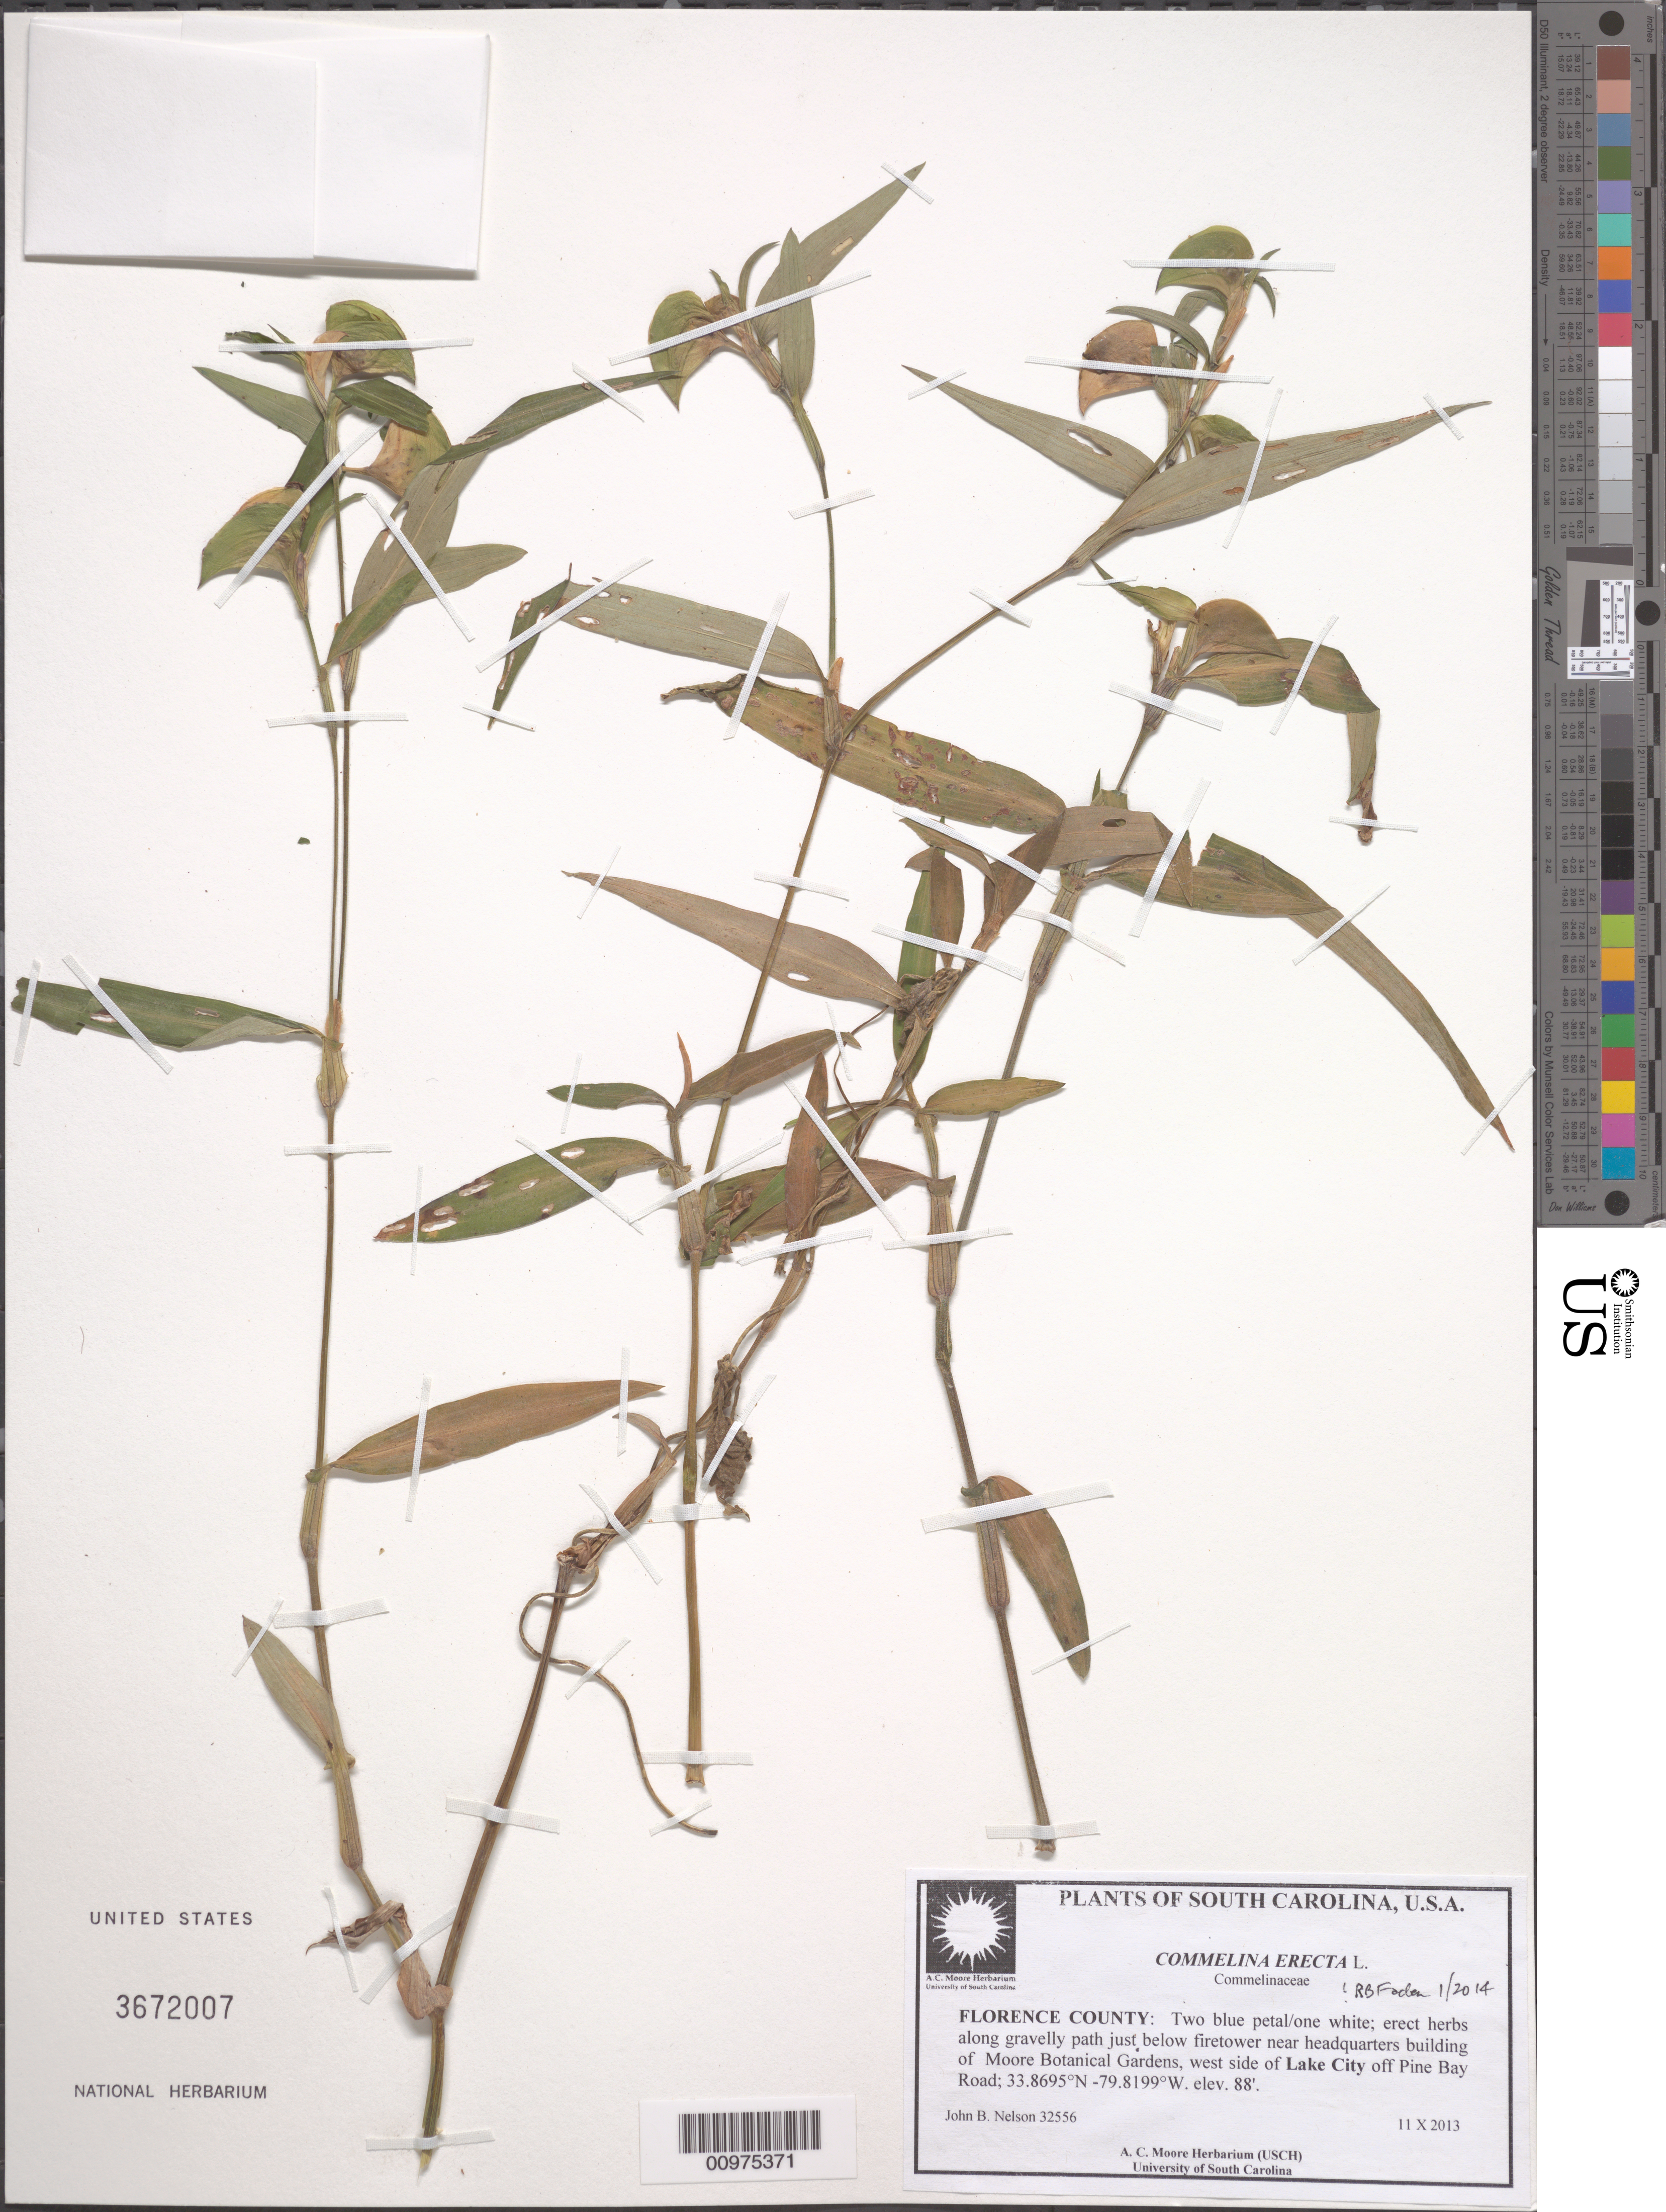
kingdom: Plantae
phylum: Tracheophyta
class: Liliopsida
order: Commelinales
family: Commelinaceae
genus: Commelina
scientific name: Commelina erecta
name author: L.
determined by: Faden, Robert B., (US), Smithsonian Institution - National Museum of Natural History (UNITED STATES)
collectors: J. Nelson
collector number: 32556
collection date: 2013-10-11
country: United States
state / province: South Carolina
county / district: Florence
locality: just below firetower near headquarters building of Moore Botanical Gardens, west side of Lake City off Pine Bay road.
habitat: along gravelly path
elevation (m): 27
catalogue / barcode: US 3672007